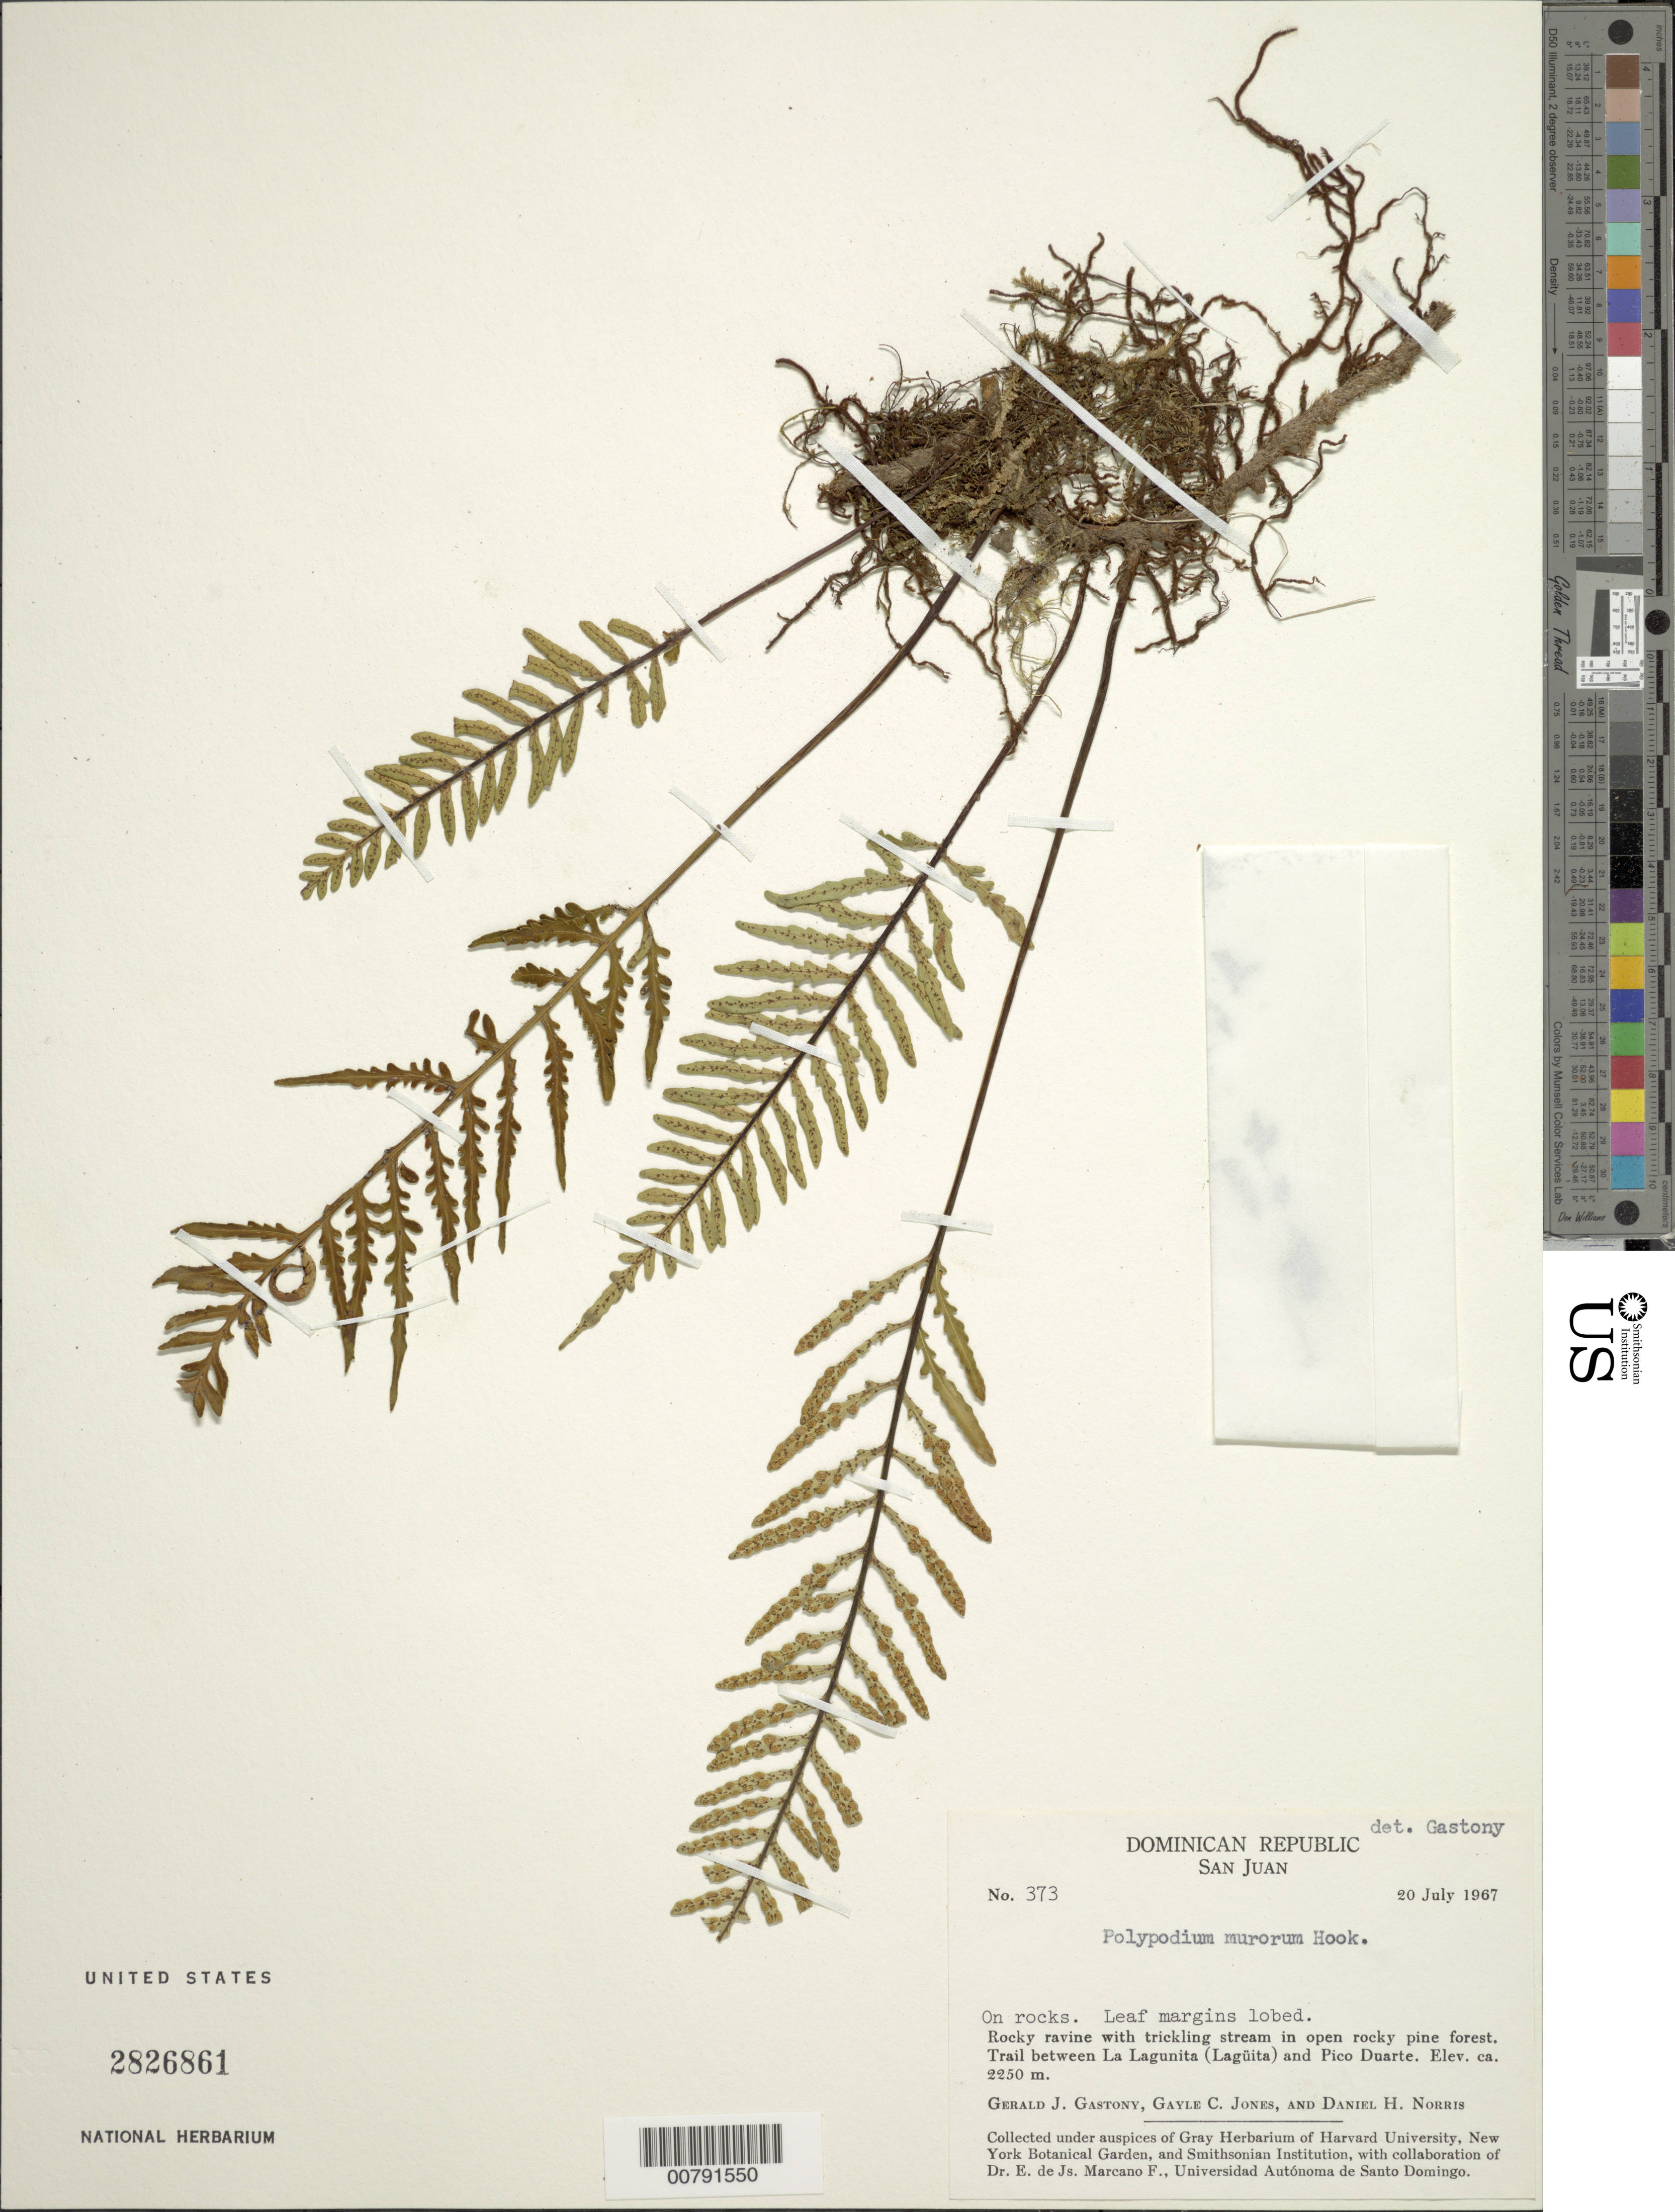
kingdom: Plantae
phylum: Tracheophyta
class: Polypodiopsida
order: Polypodiales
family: Polypodiaceae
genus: Pleopeltis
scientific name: Pleopeltis murorum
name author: (Hook.) A.R. Sm. & Tejero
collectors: G. Gastony, G. C. Jones & D. H. Norris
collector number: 373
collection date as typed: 20 Jul 1967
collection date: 1967-07-20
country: Dominican Republic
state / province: San Juan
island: Hispaniola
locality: Lagunita to Pico Duarte trail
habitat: Rocky ravine with trickling stream in open rocky pine forest; on rocks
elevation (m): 2250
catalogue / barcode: US 2826861